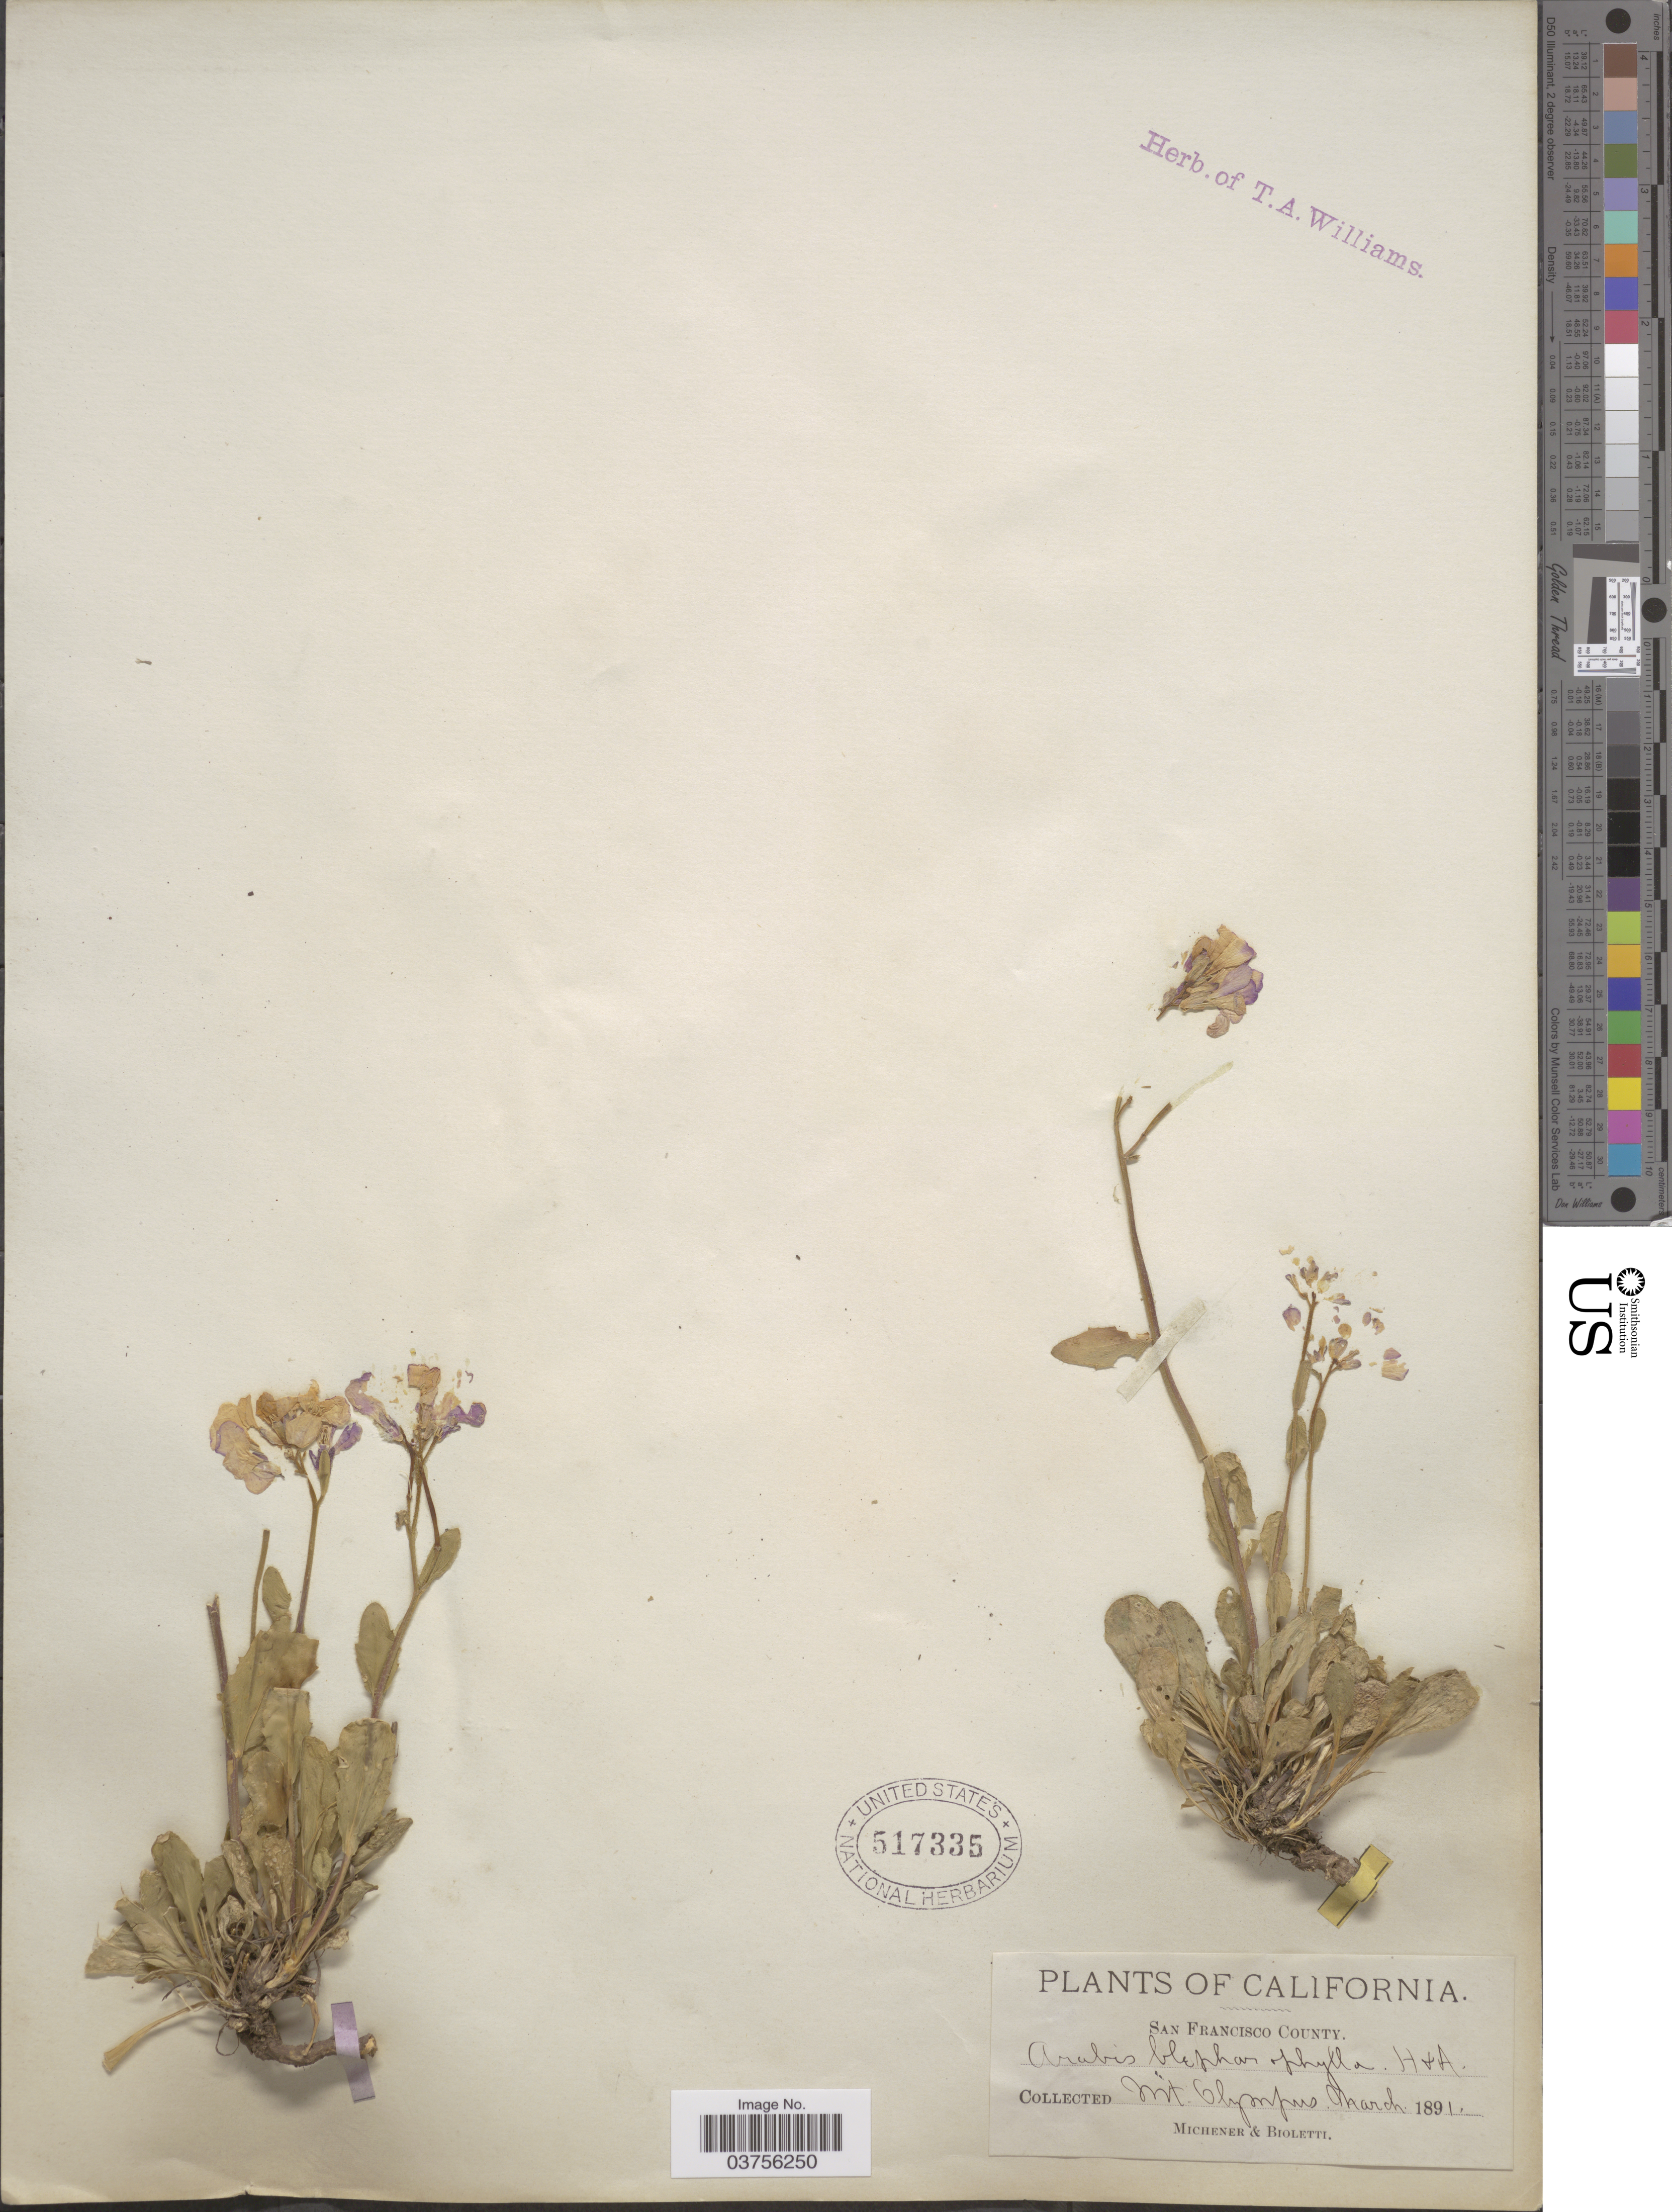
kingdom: Plantae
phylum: Tracheophyta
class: Magnoliopsida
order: Brassicales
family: Brassicaceae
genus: Arabis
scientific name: Arabis blepharophylla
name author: Hook. & Arn.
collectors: -. Michener & -- Bioletti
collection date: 1891-03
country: United States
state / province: California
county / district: San Francisco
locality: San Francisco County. Mt. Olympus.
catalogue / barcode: US 517335